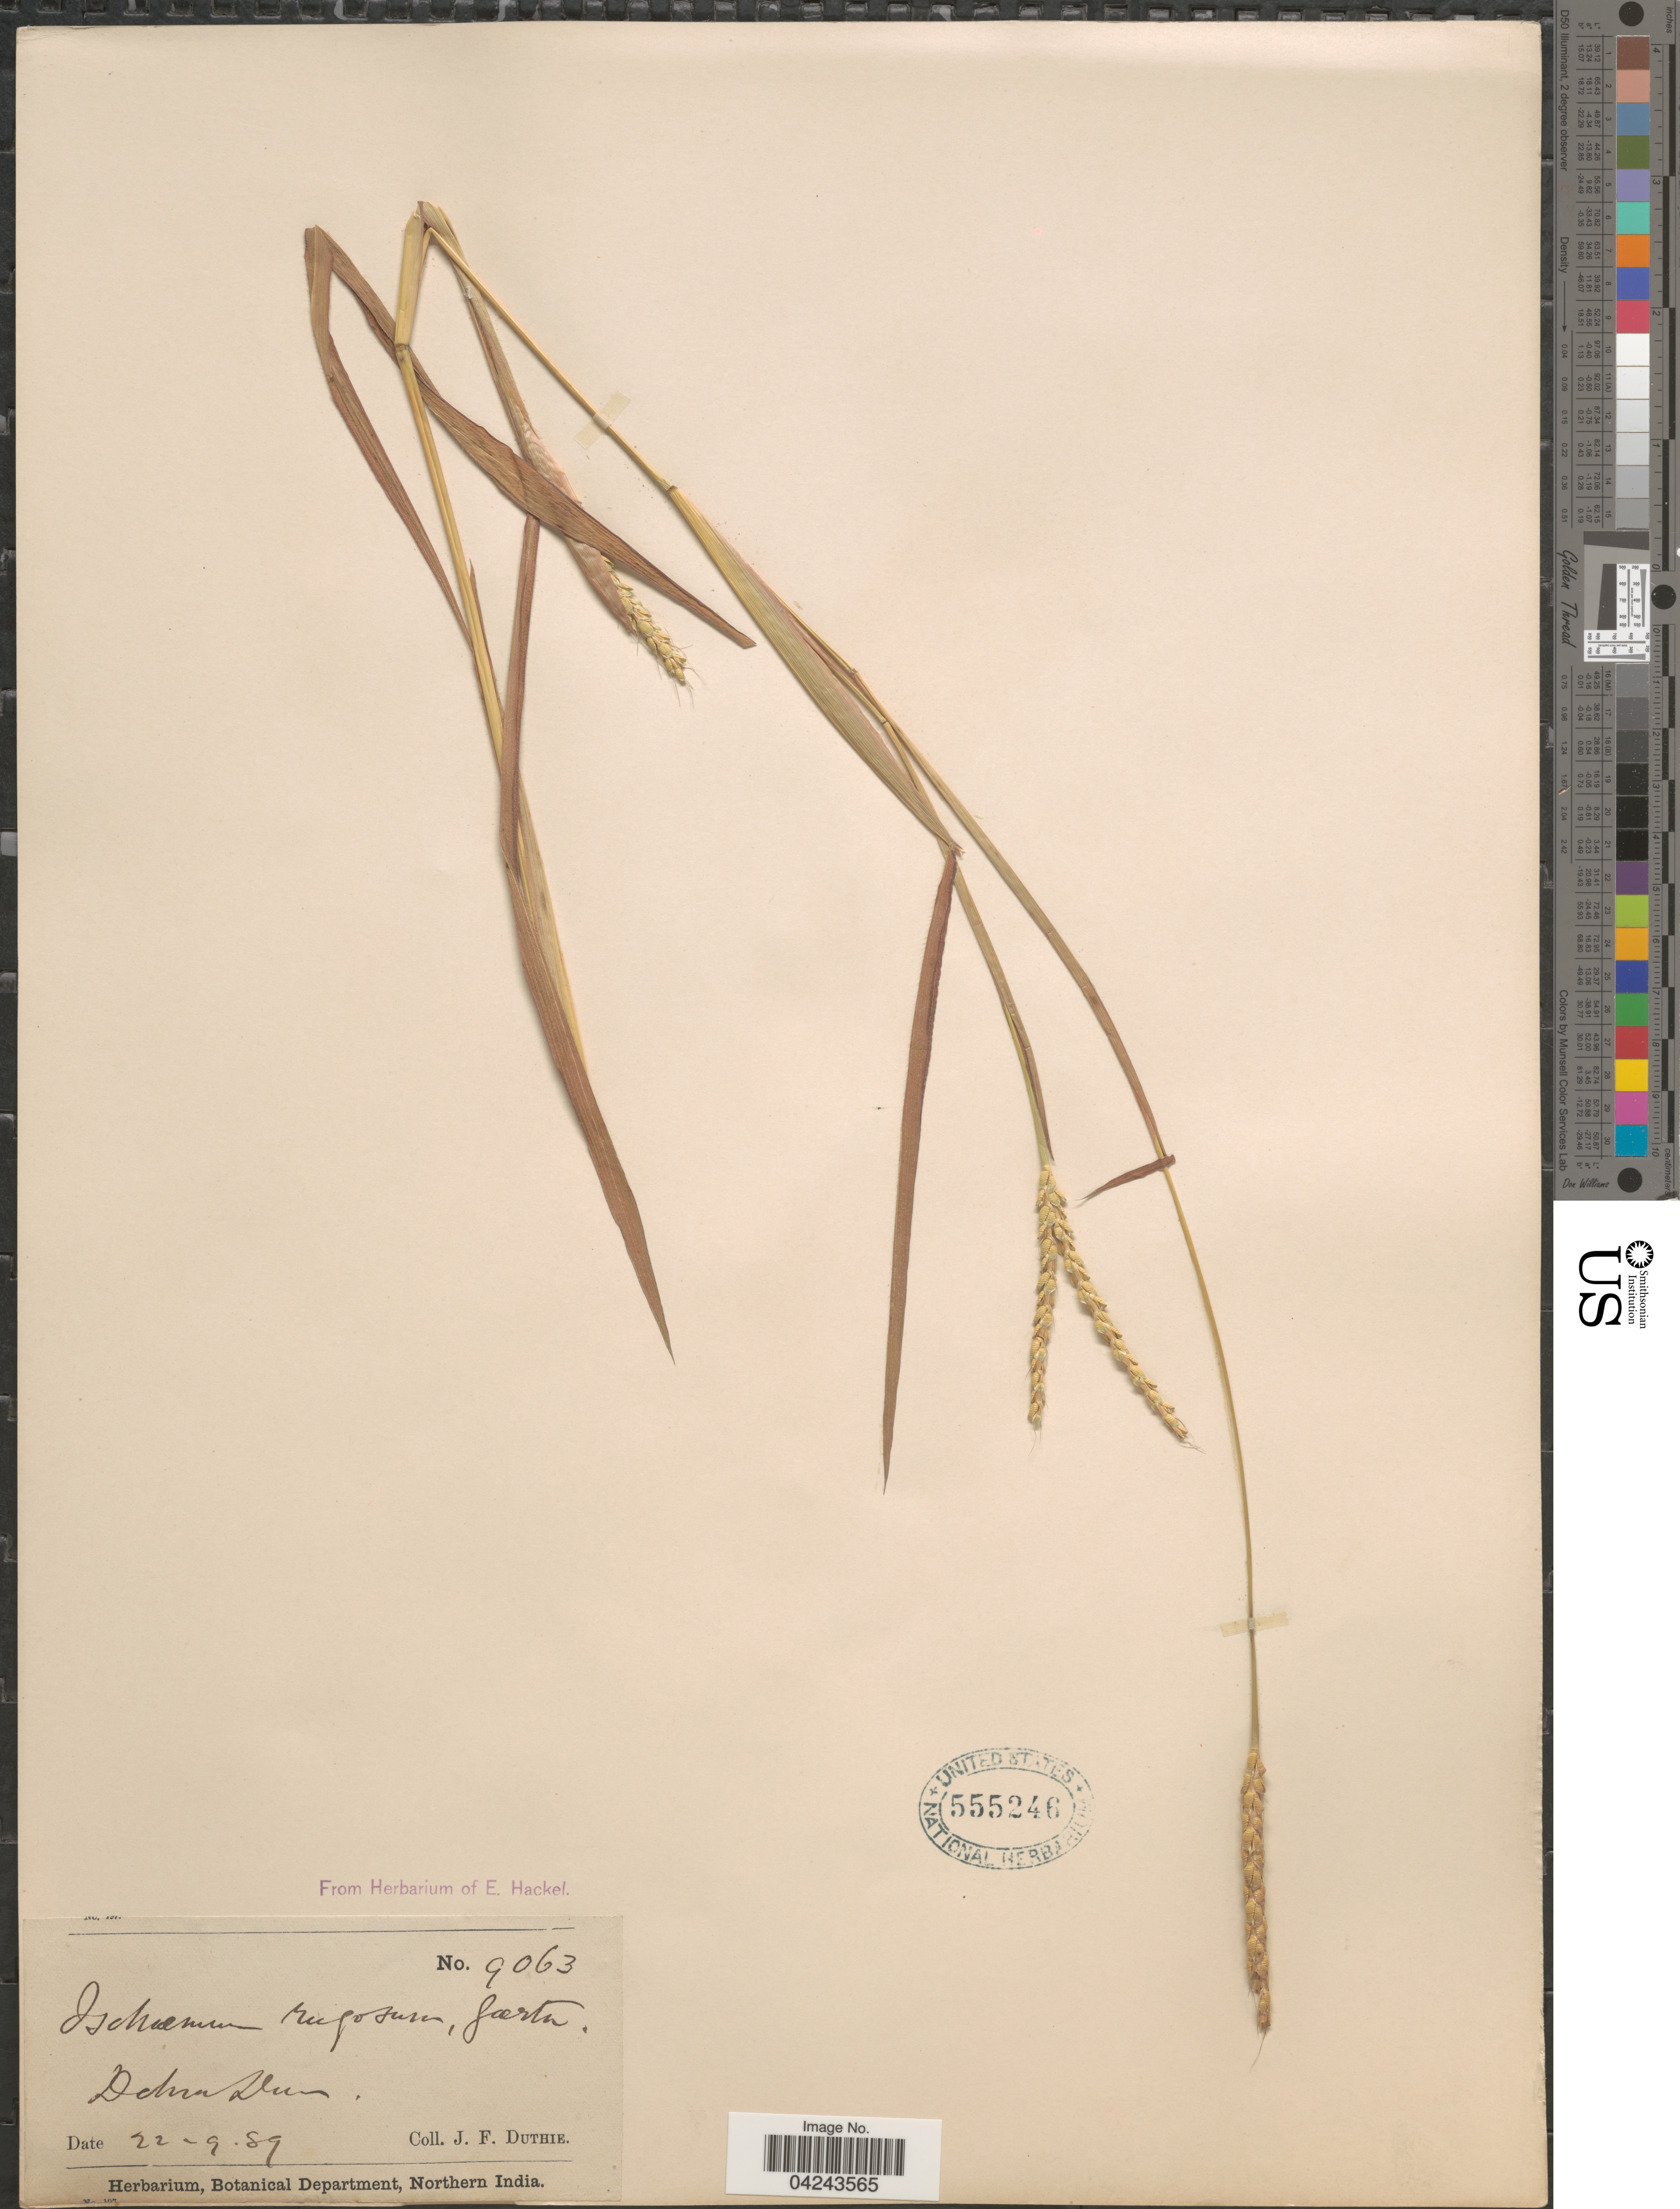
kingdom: Plantae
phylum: Tracheophyta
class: Liliopsida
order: Poales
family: Poaceae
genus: Ischaemum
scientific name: Ischaemum rugosum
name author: Salisb.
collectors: J. F. Duthie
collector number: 9063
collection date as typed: Transcribed d/m/y: 22/9/89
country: India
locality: Dehra Dun.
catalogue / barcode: US 555246